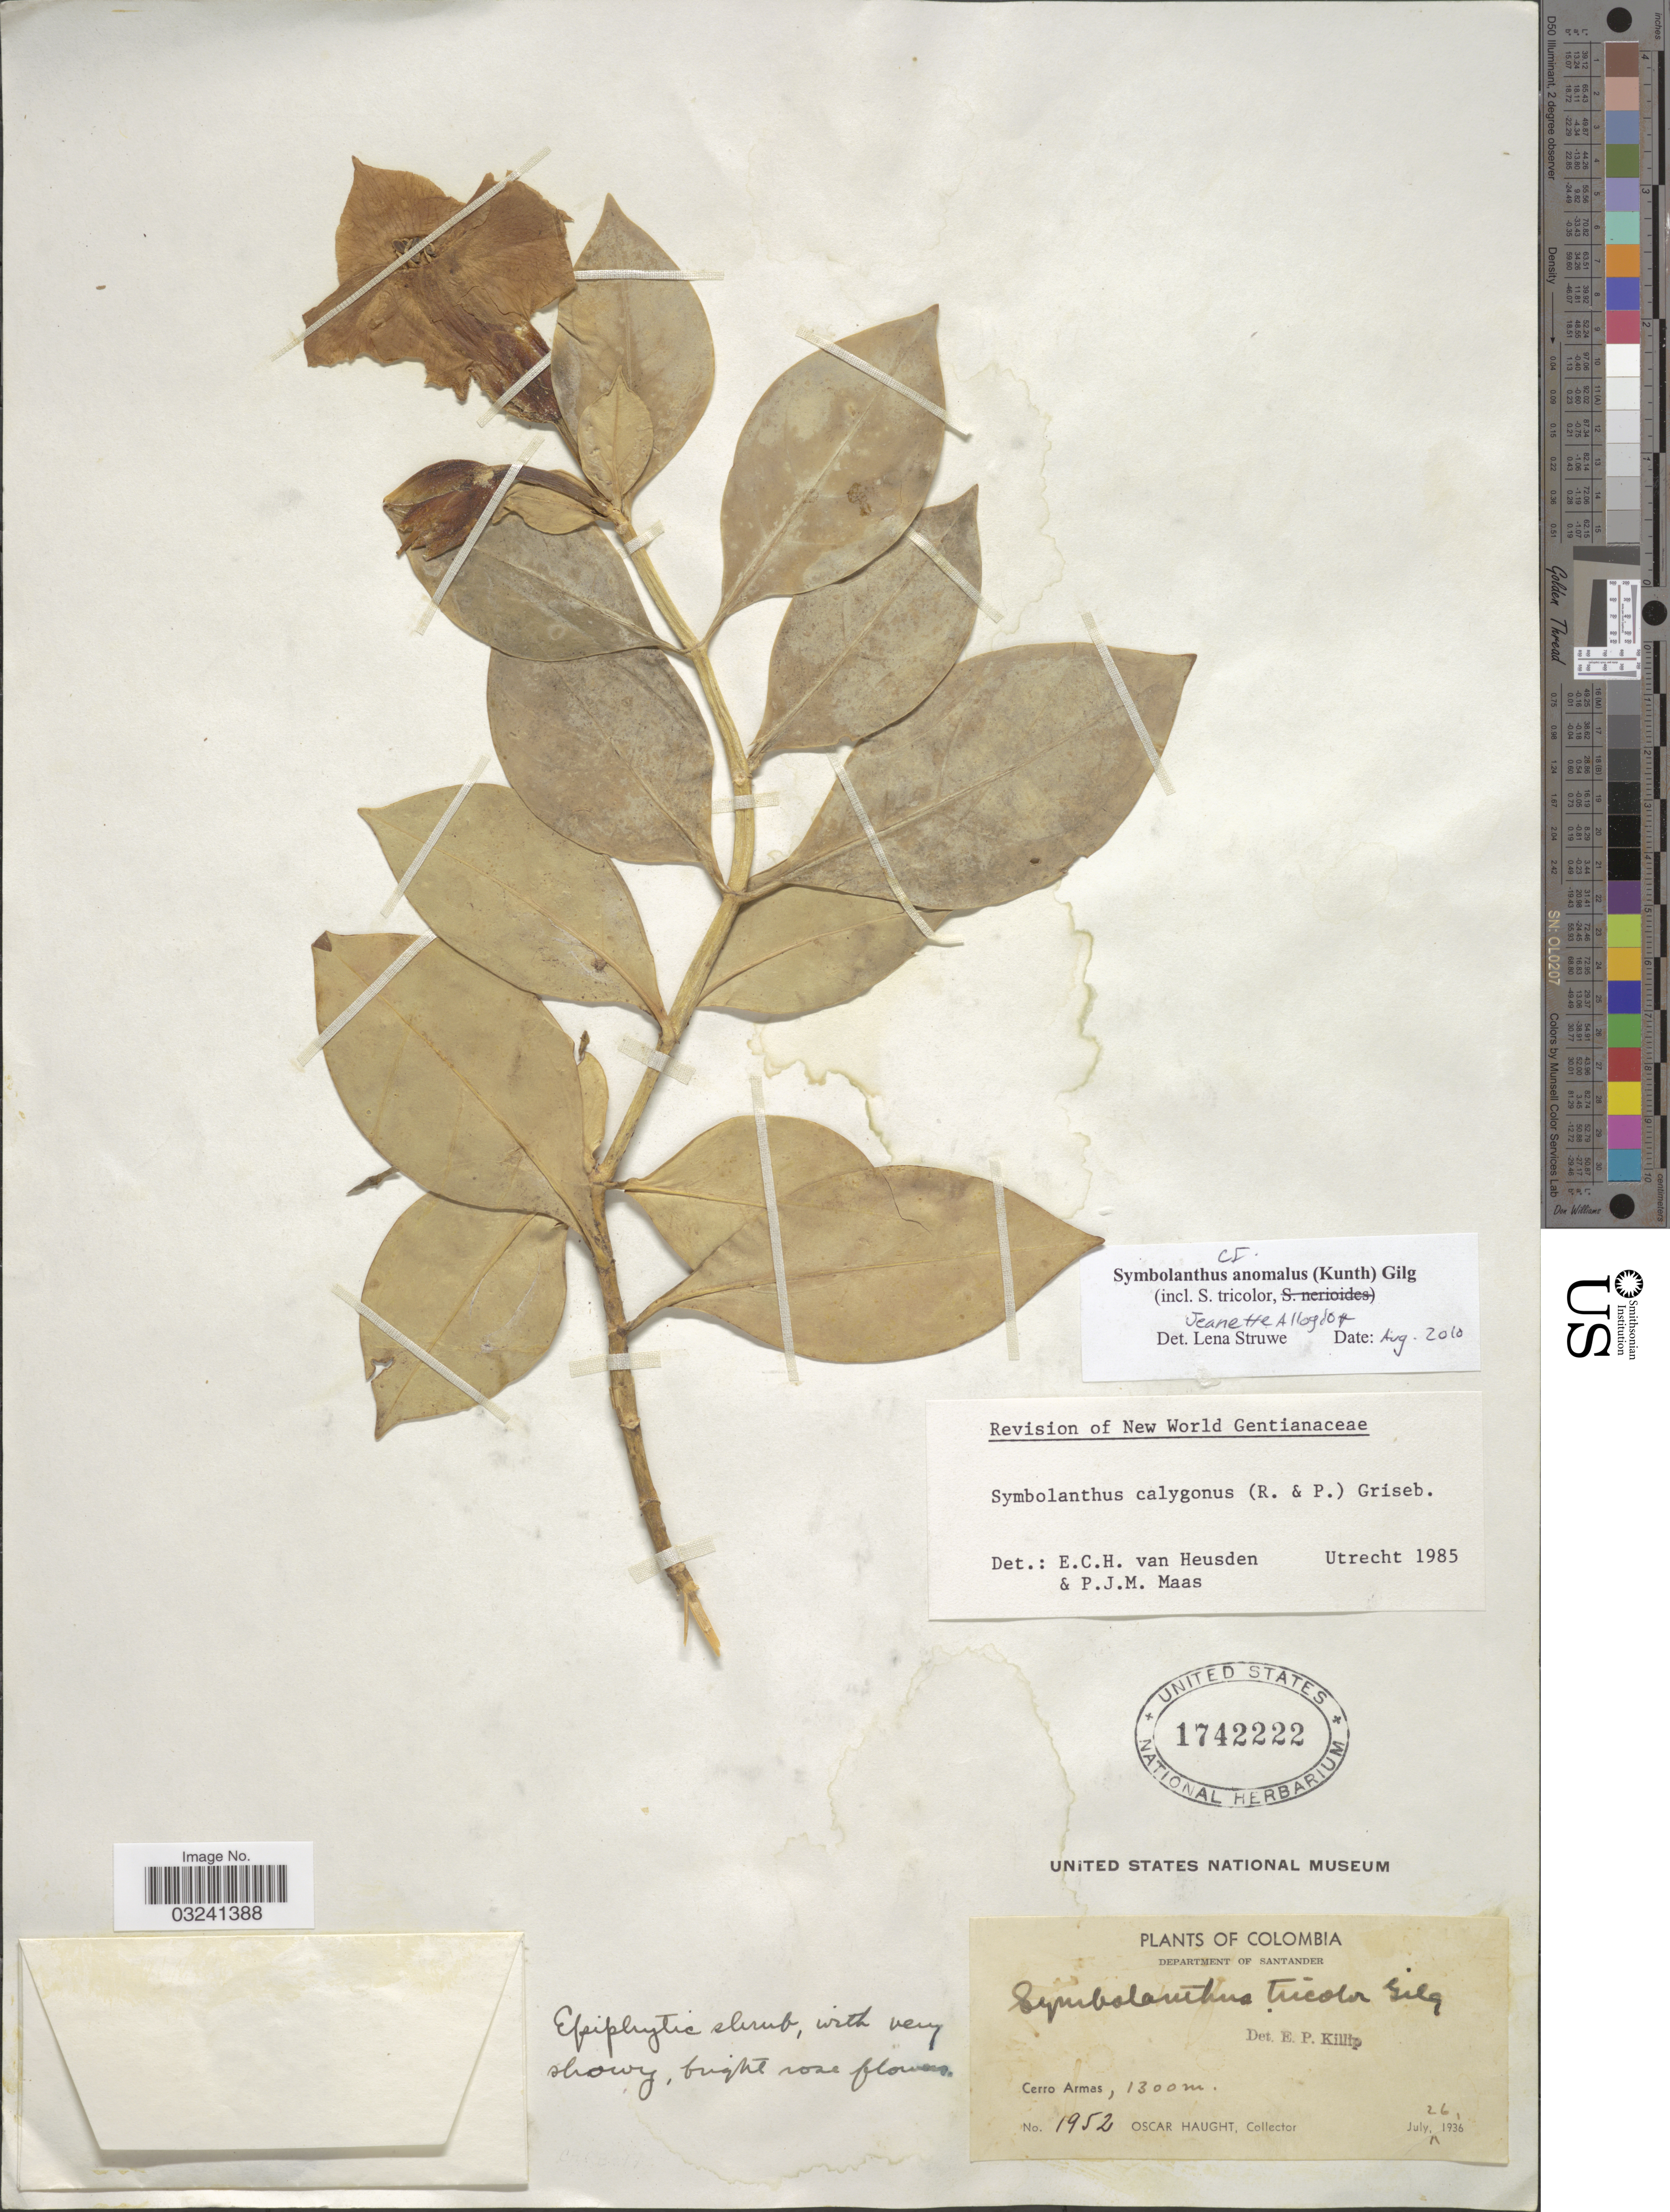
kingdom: Plantae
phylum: Tracheophyta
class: Magnoliopsida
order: Gentianales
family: Gentianaceae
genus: Symbolanthus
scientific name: Symbolanthus anomalus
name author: (Kunth) Gilg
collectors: O. L. Haught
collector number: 1952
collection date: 1936-07-26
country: Colombia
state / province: Santander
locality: Department of Santander. Cerro Armas.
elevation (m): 1300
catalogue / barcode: US 1742222